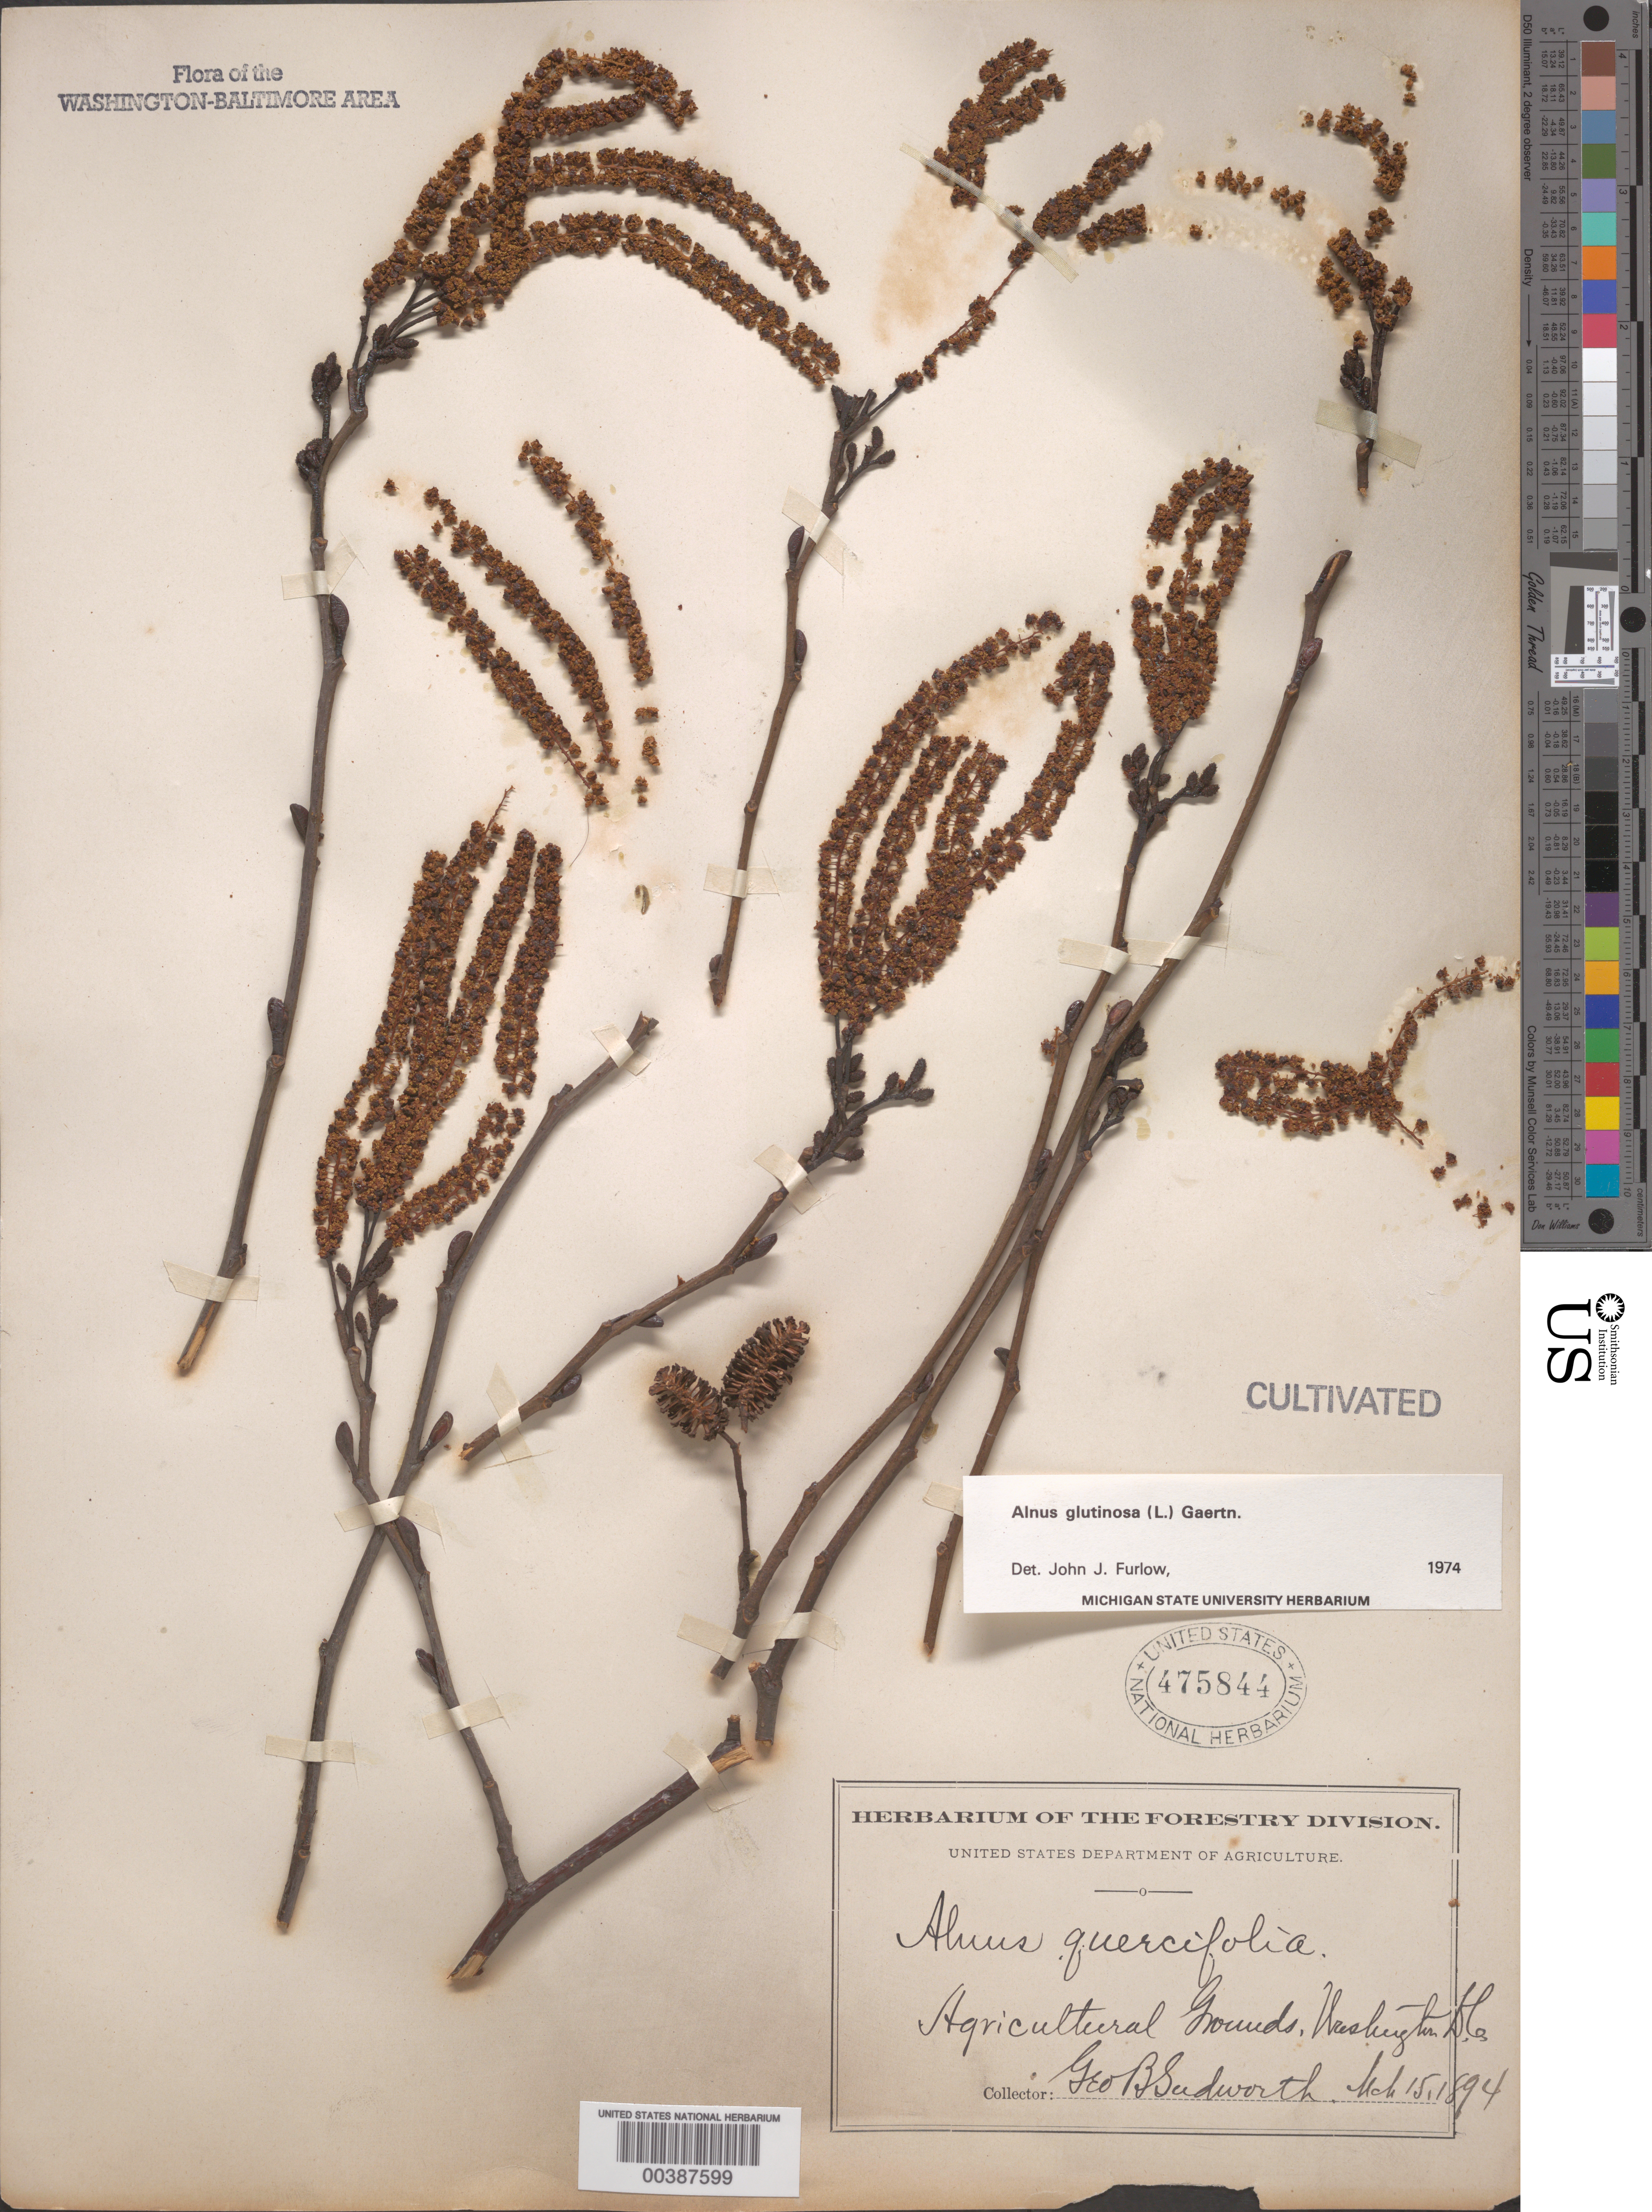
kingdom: Plantae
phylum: Tracheophyta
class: Magnoliopsida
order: Fagales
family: Betulaceae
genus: Alnus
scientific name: Alnus glutinosa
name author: (L.) Gaertn.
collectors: G. B. Sudworth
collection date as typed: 15 Mar 1894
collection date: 1894-03-15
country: United States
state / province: District of Columbia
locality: Agriculture grounds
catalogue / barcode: US 475844